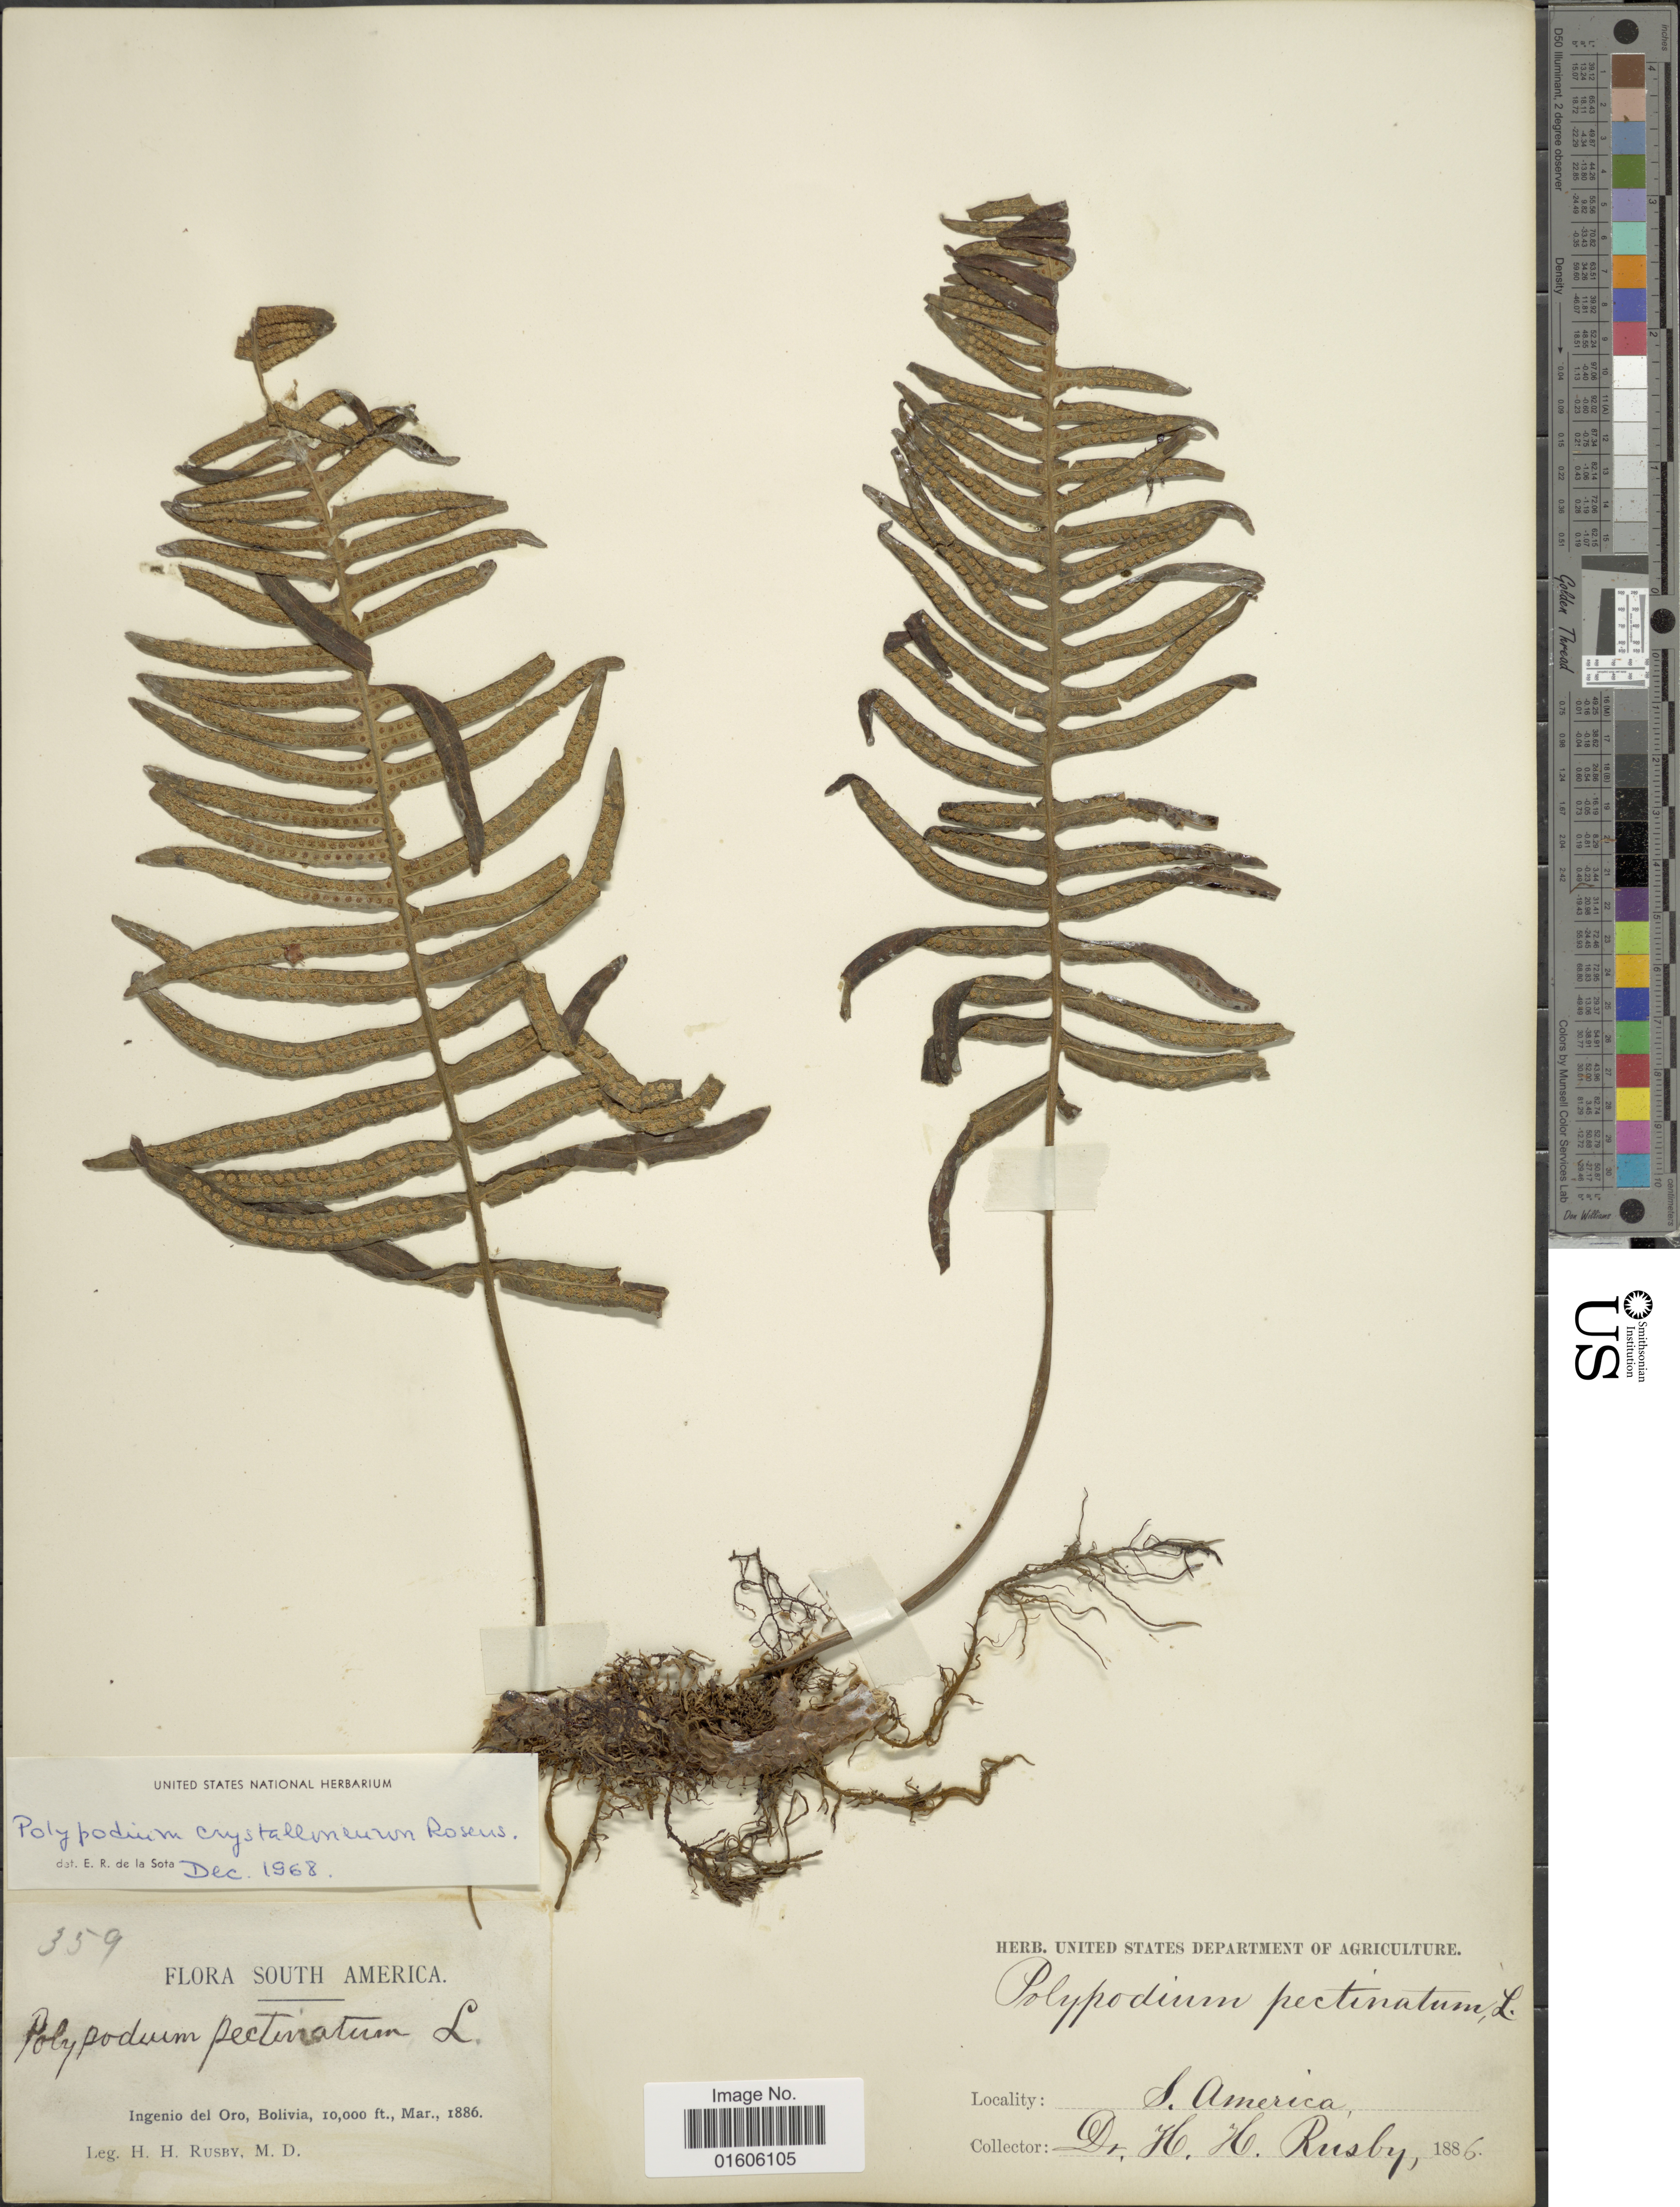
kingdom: Plantae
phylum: Tracheophyta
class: Polypodiopsida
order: Polypodiales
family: Polypodiaceae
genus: Serpocaulon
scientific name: Serpocaulon crystalloneuron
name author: (Rosenst.) A.R. Sm.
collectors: H. H. Rusby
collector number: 359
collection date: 1886-03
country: Bolivia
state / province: Potosí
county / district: Potasí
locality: Ingenio del Oro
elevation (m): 3048